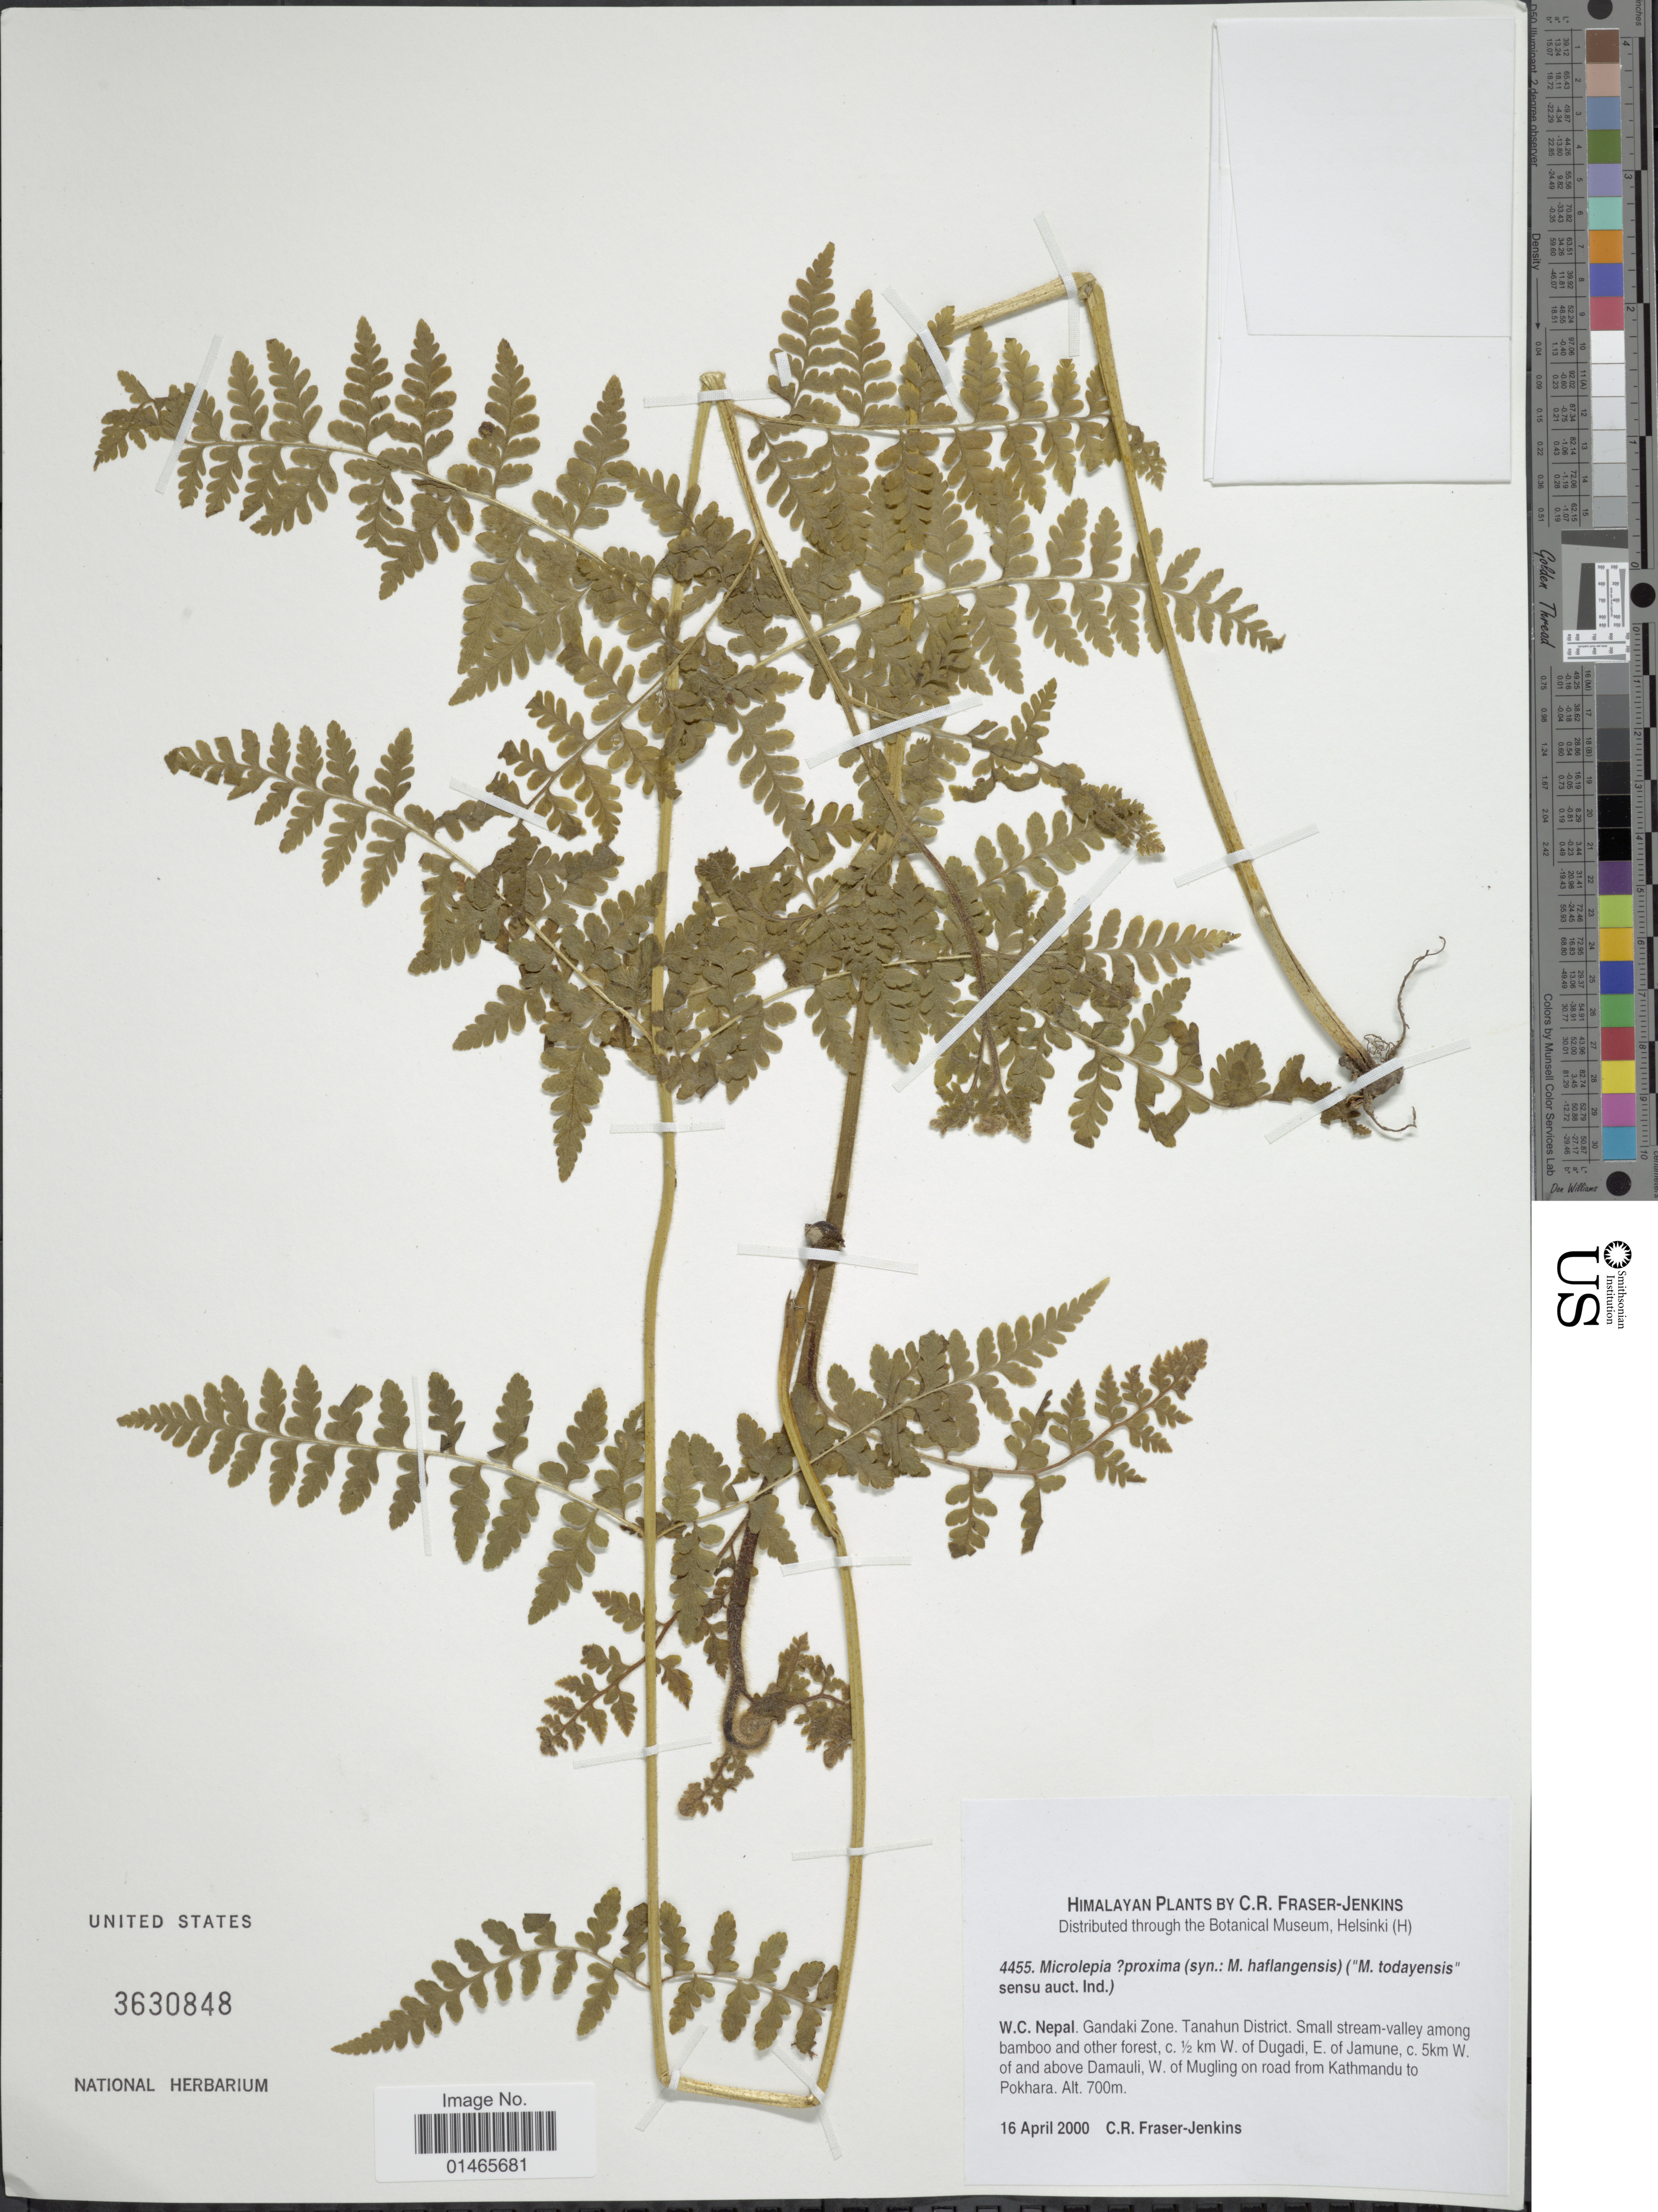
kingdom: Plantae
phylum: Tracheophyta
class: Polypodiopsida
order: Polypodiales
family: Dennstaedtiaceae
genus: Microlepia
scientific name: Microlepia proxima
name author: (Blume) C. Presl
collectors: C. R. Fraser-Jenkins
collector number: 4455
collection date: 2000-04-16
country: Nepal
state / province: Gandaki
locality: W.C. Nepal, Gandaki Zone, Tanahun District, Small stream-valley among bamboo and other forest, c. 1/2 km W;. of Dugadi, E of Jamune, c. 5 km W. of and above Damauli, W. of Mugling on road from Kathmandu to Pokhara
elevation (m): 700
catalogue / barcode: US 3630848